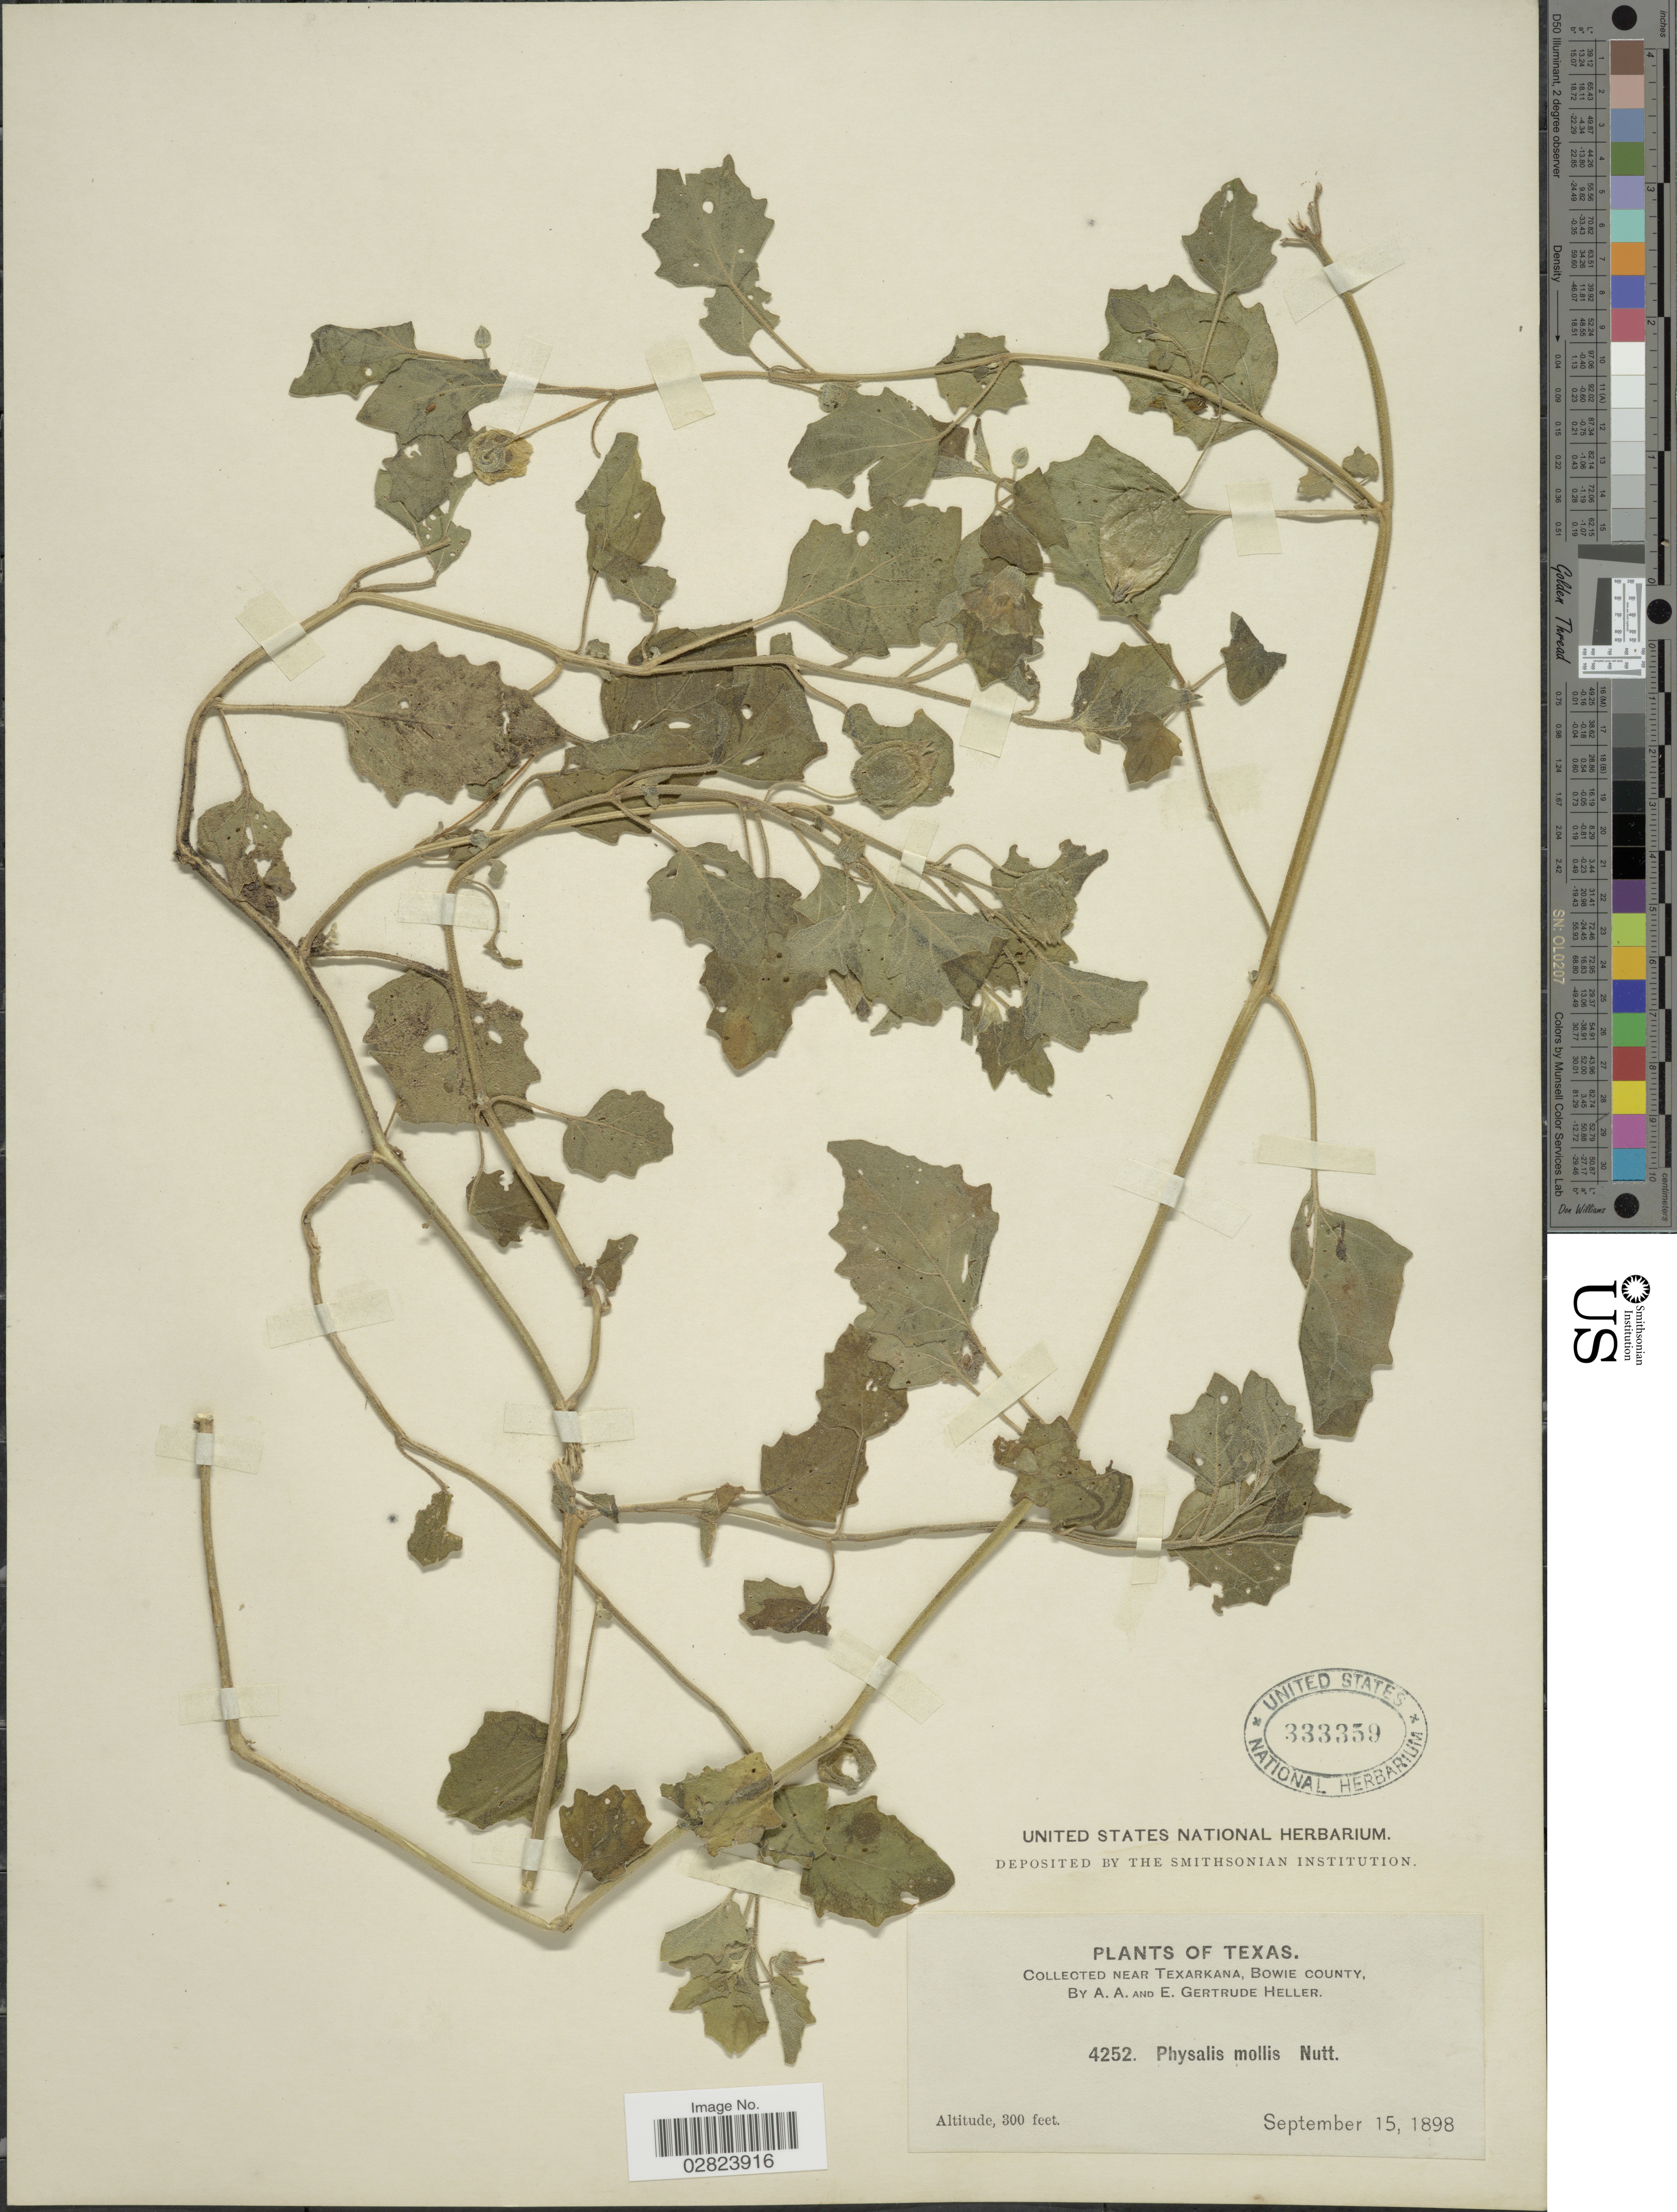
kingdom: Plantae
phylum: Tracheophyta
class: Magnoliopsida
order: Solanales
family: Solanaceae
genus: Physalis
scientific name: Physalis mollis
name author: Nutt.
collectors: A. A. Heller & E. Gertrude Heller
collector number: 4252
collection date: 1898-09-15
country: United States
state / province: Texas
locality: Near Texarkana, Bowie County.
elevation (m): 91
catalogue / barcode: US 333359